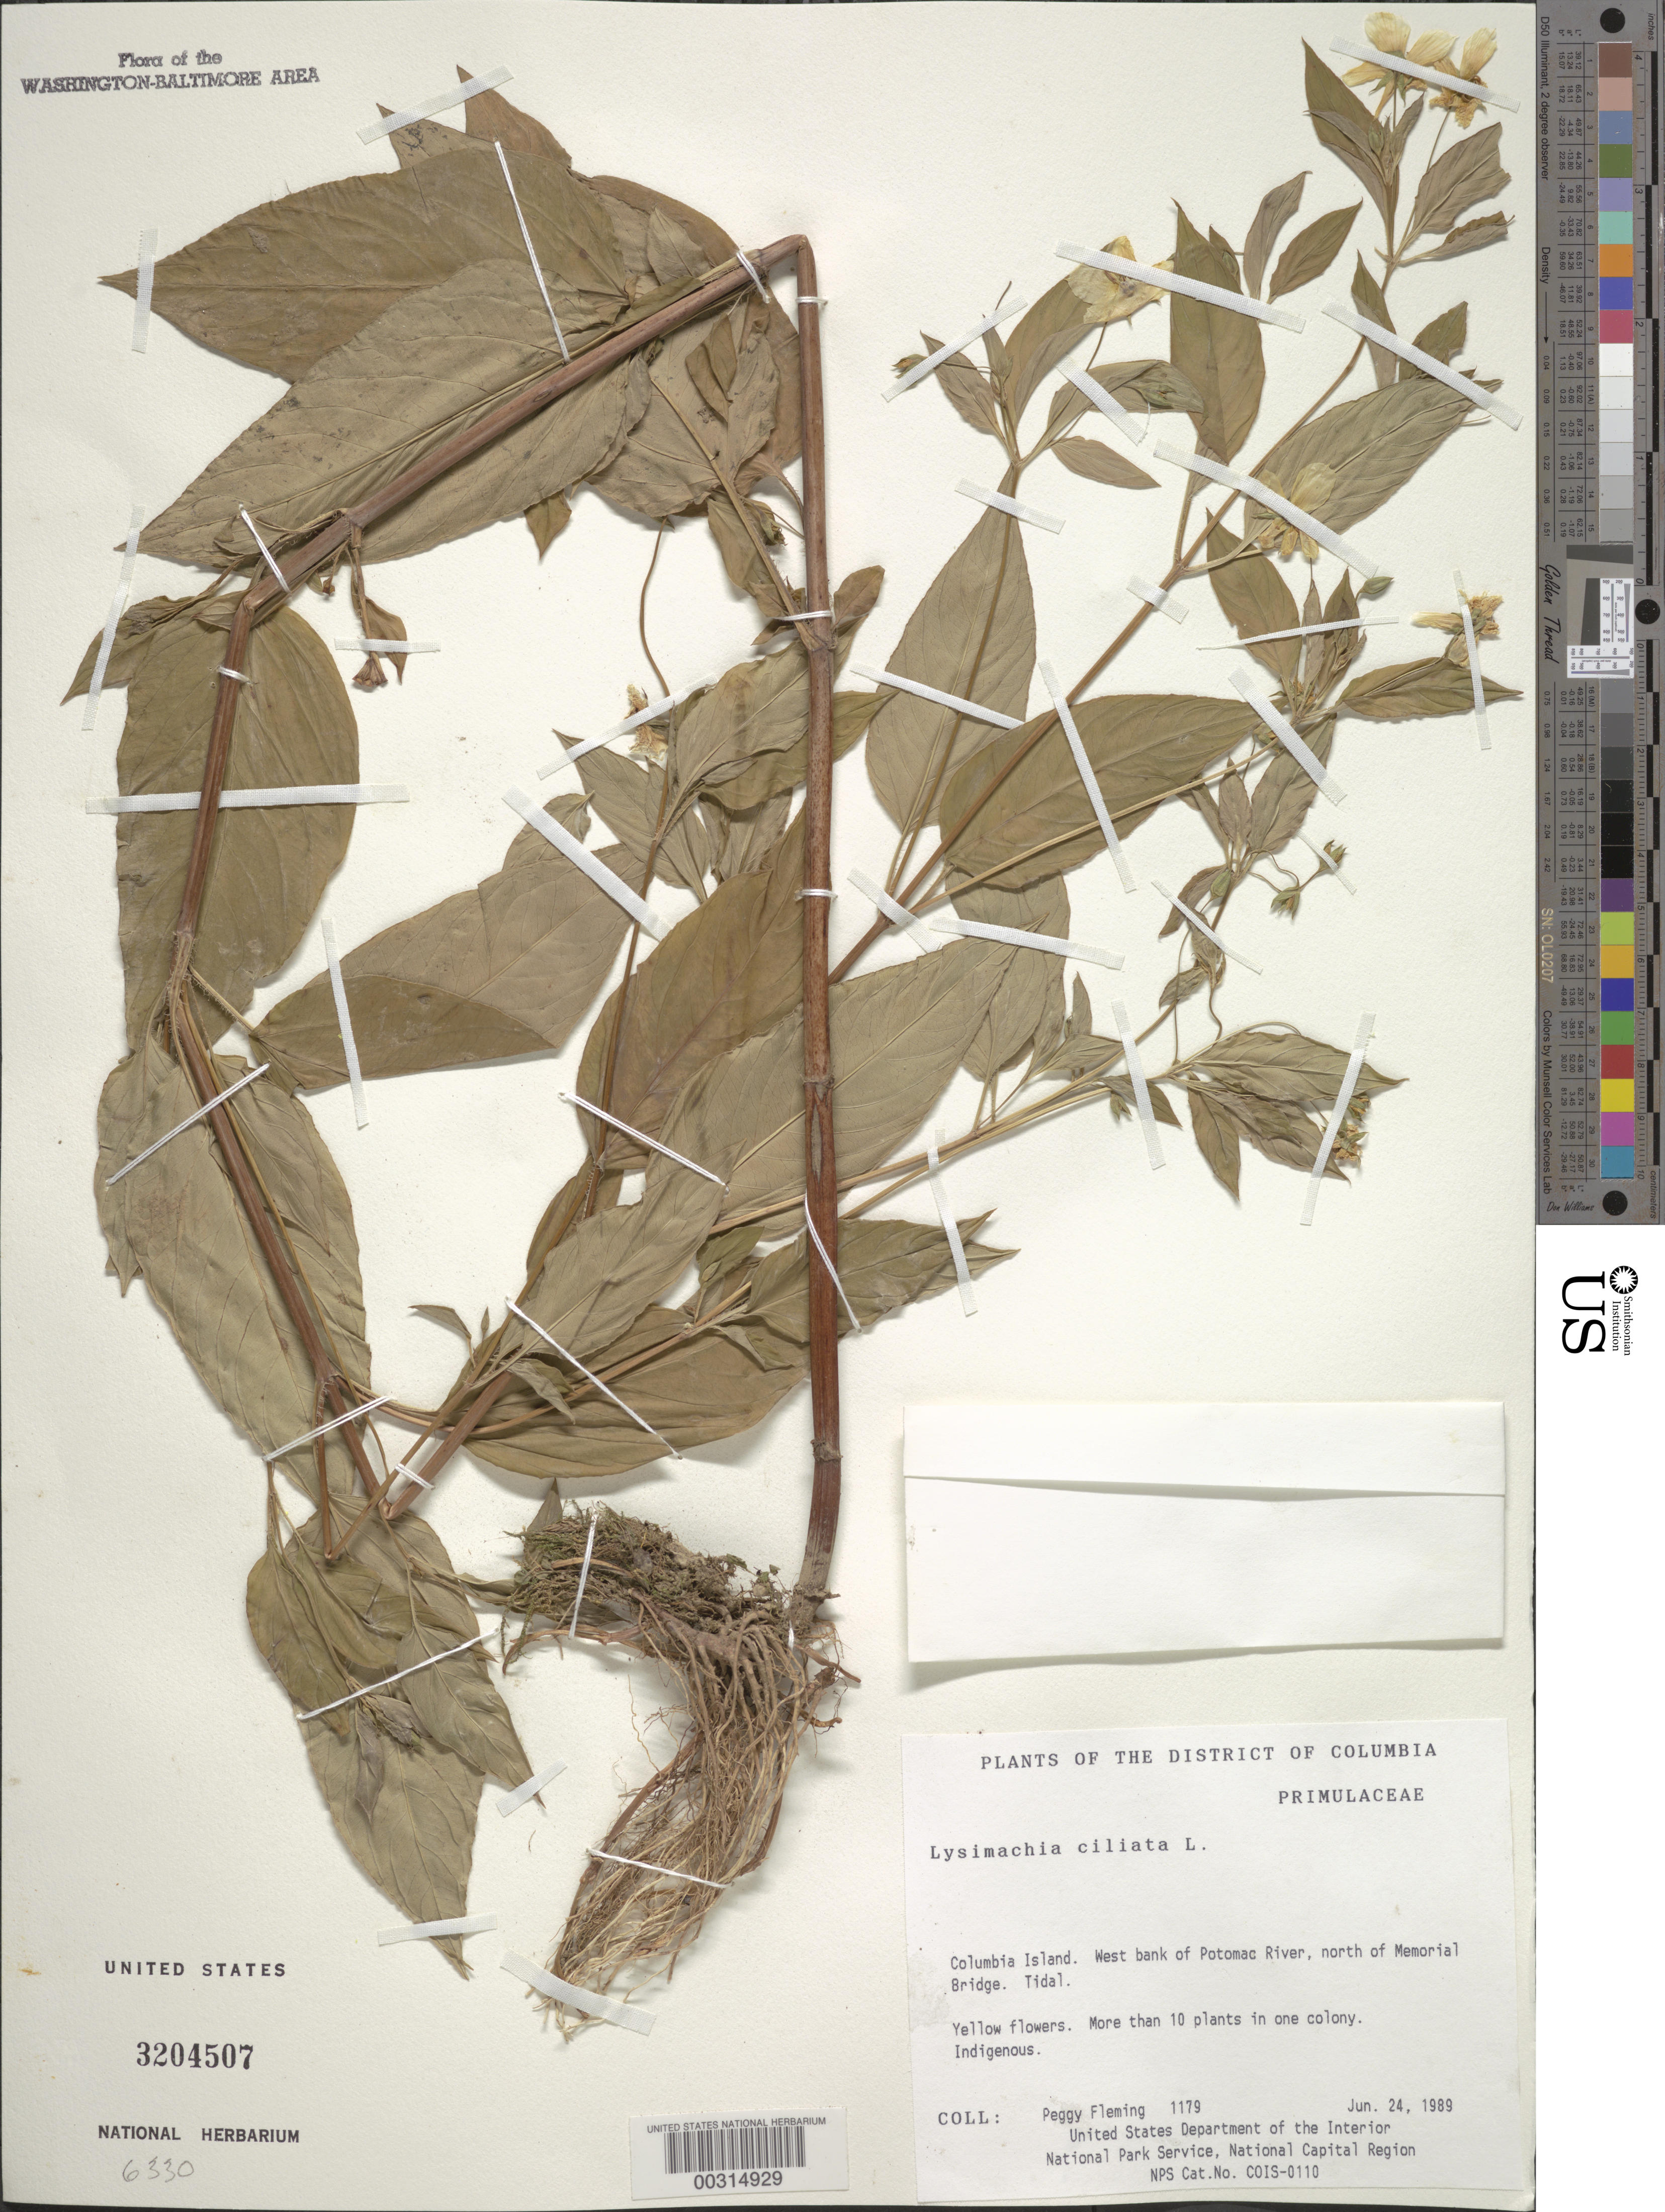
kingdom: Plantae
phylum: Tracheophyta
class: Magnoliopsida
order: Ericales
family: Primulaceae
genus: Lysimachia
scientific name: Lysimachia ciliata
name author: L.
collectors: P. Fleming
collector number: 1179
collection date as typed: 24 Jun 1989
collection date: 1989-06-24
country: United States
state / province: District of Columbia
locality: Columbia Island, W bank of Potomac River, N of Memorial Bridge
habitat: Tidal area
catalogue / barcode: US 3204507